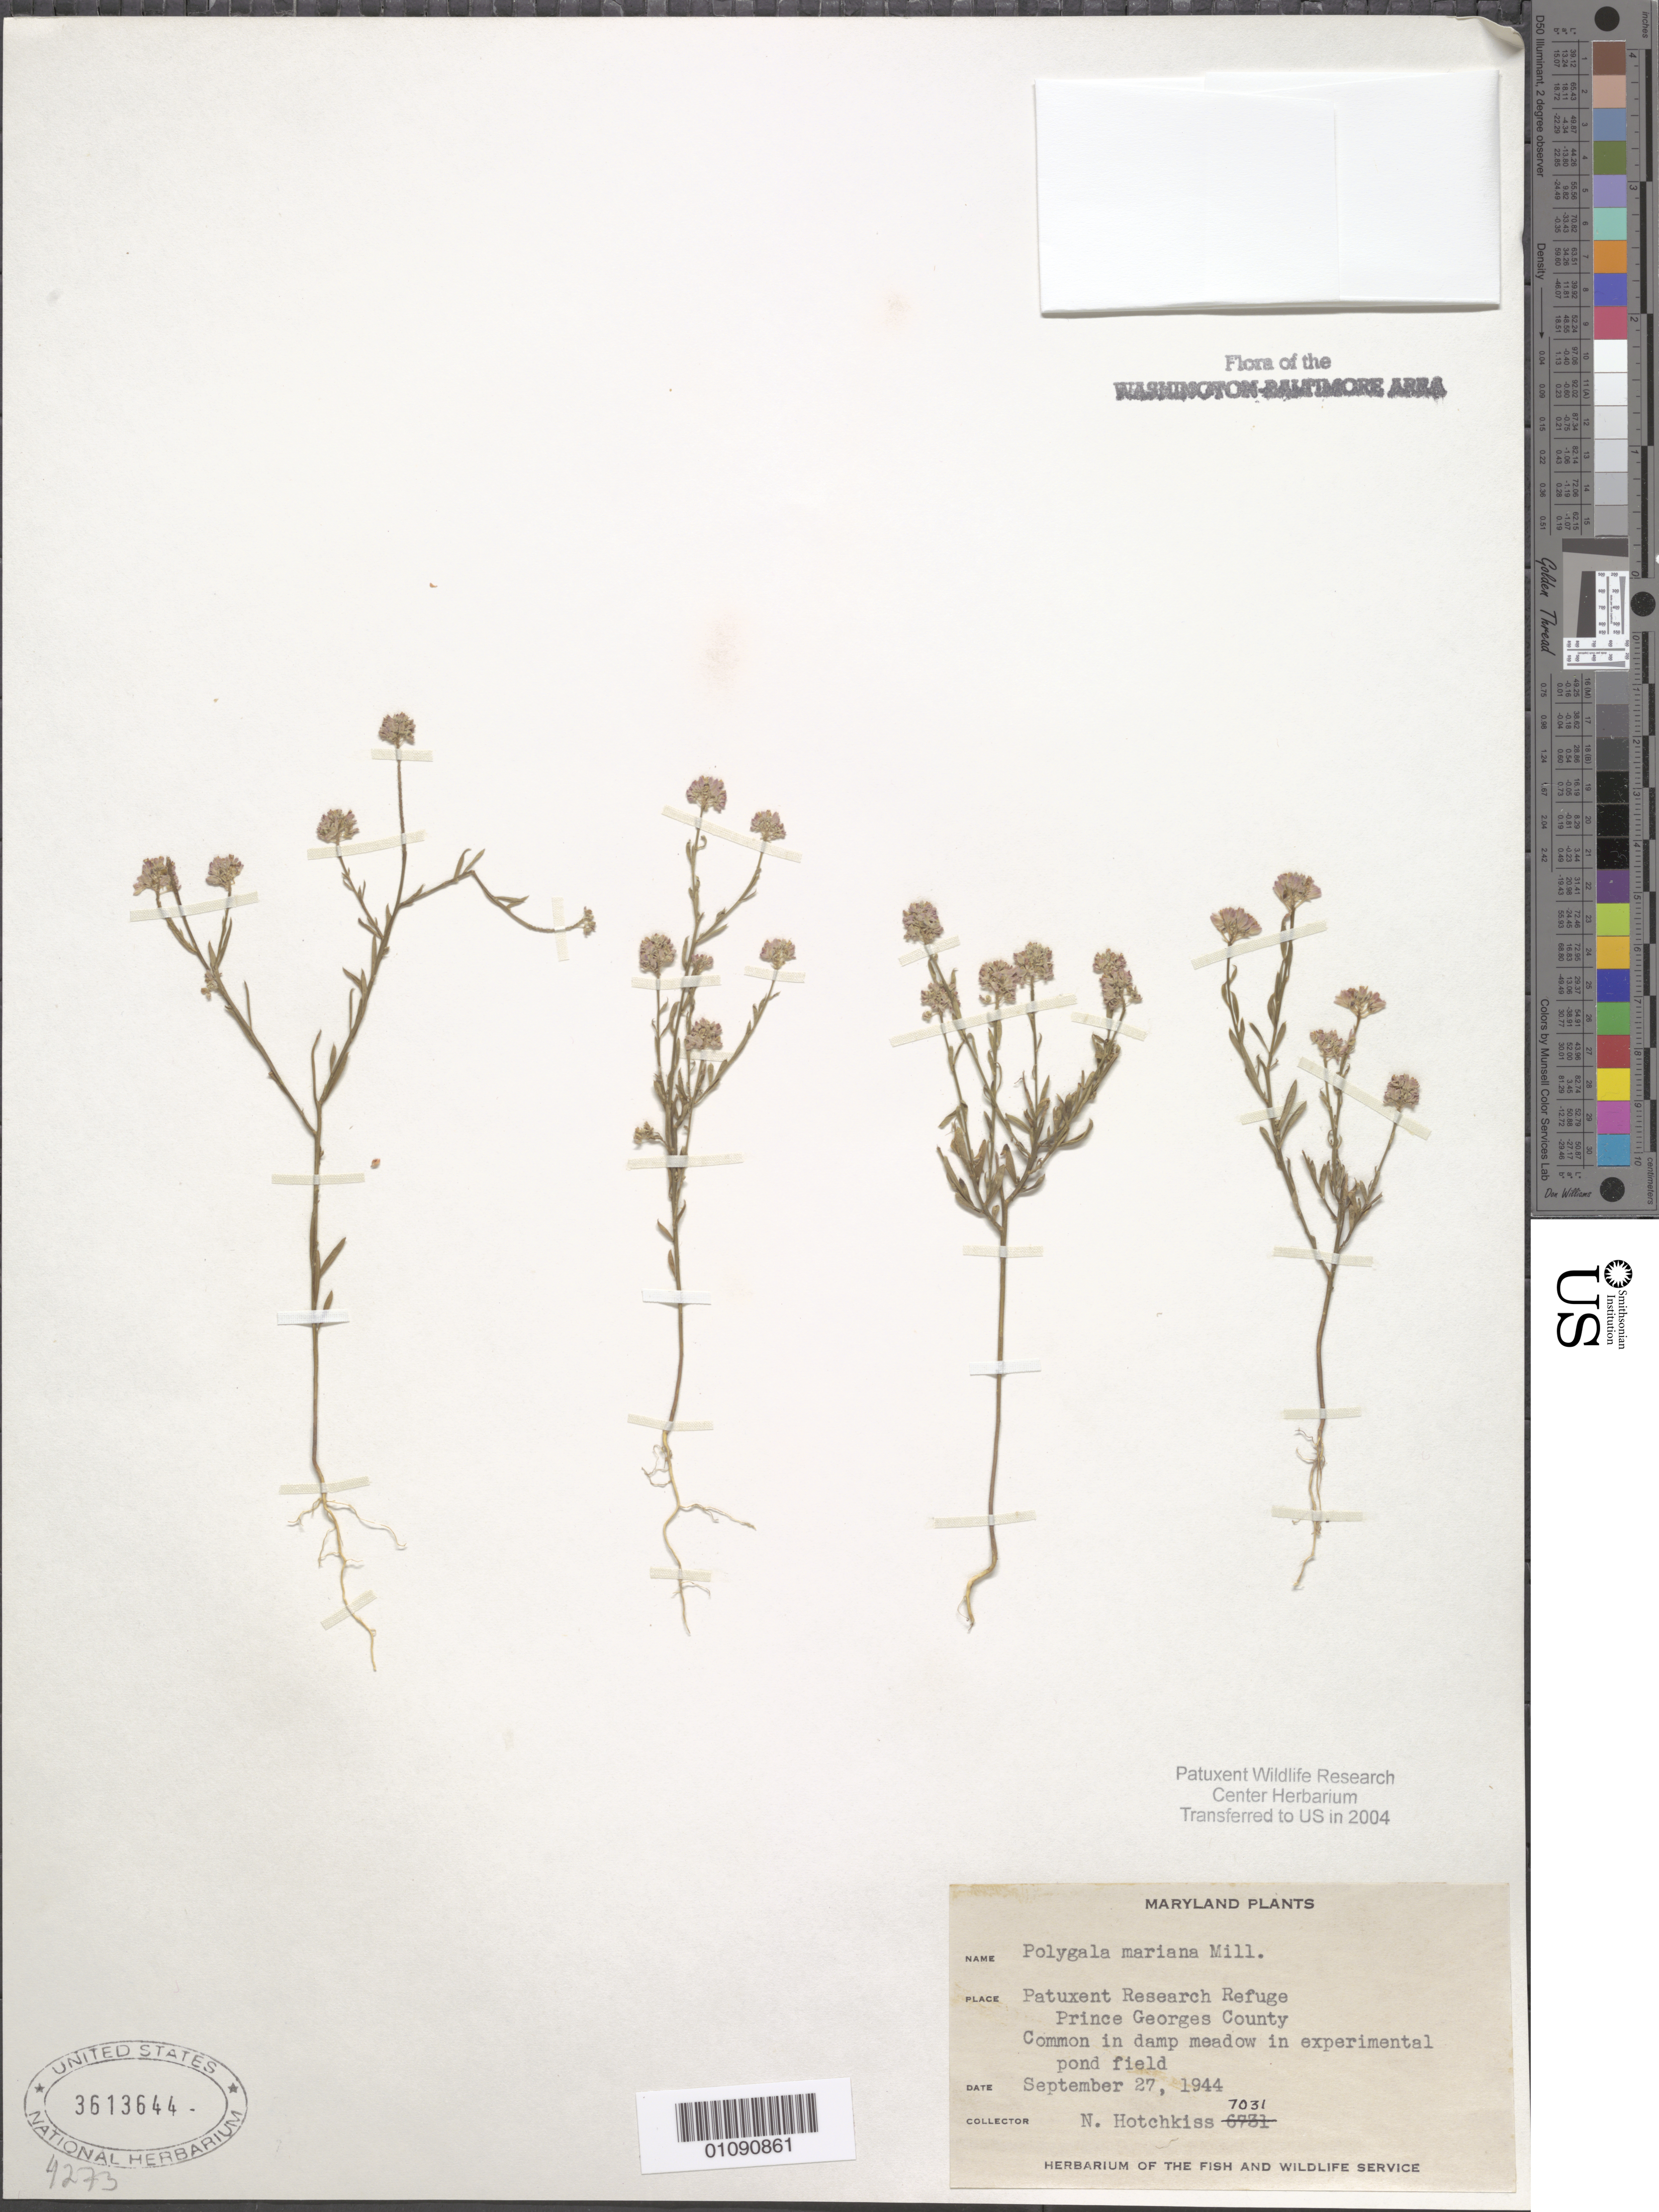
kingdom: Plantae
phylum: Tracheophyta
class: Magnoliopsida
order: Fabales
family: Polygalaceae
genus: Polygala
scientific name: Polygala mariana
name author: Mill.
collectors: N. Hotchkiss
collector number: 7031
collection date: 1944-09-27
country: United States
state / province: Maryland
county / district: Prince George's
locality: Patuxent Wildlife Refuge.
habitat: Common in damp meadow in experimental pond field.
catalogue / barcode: US 3613644